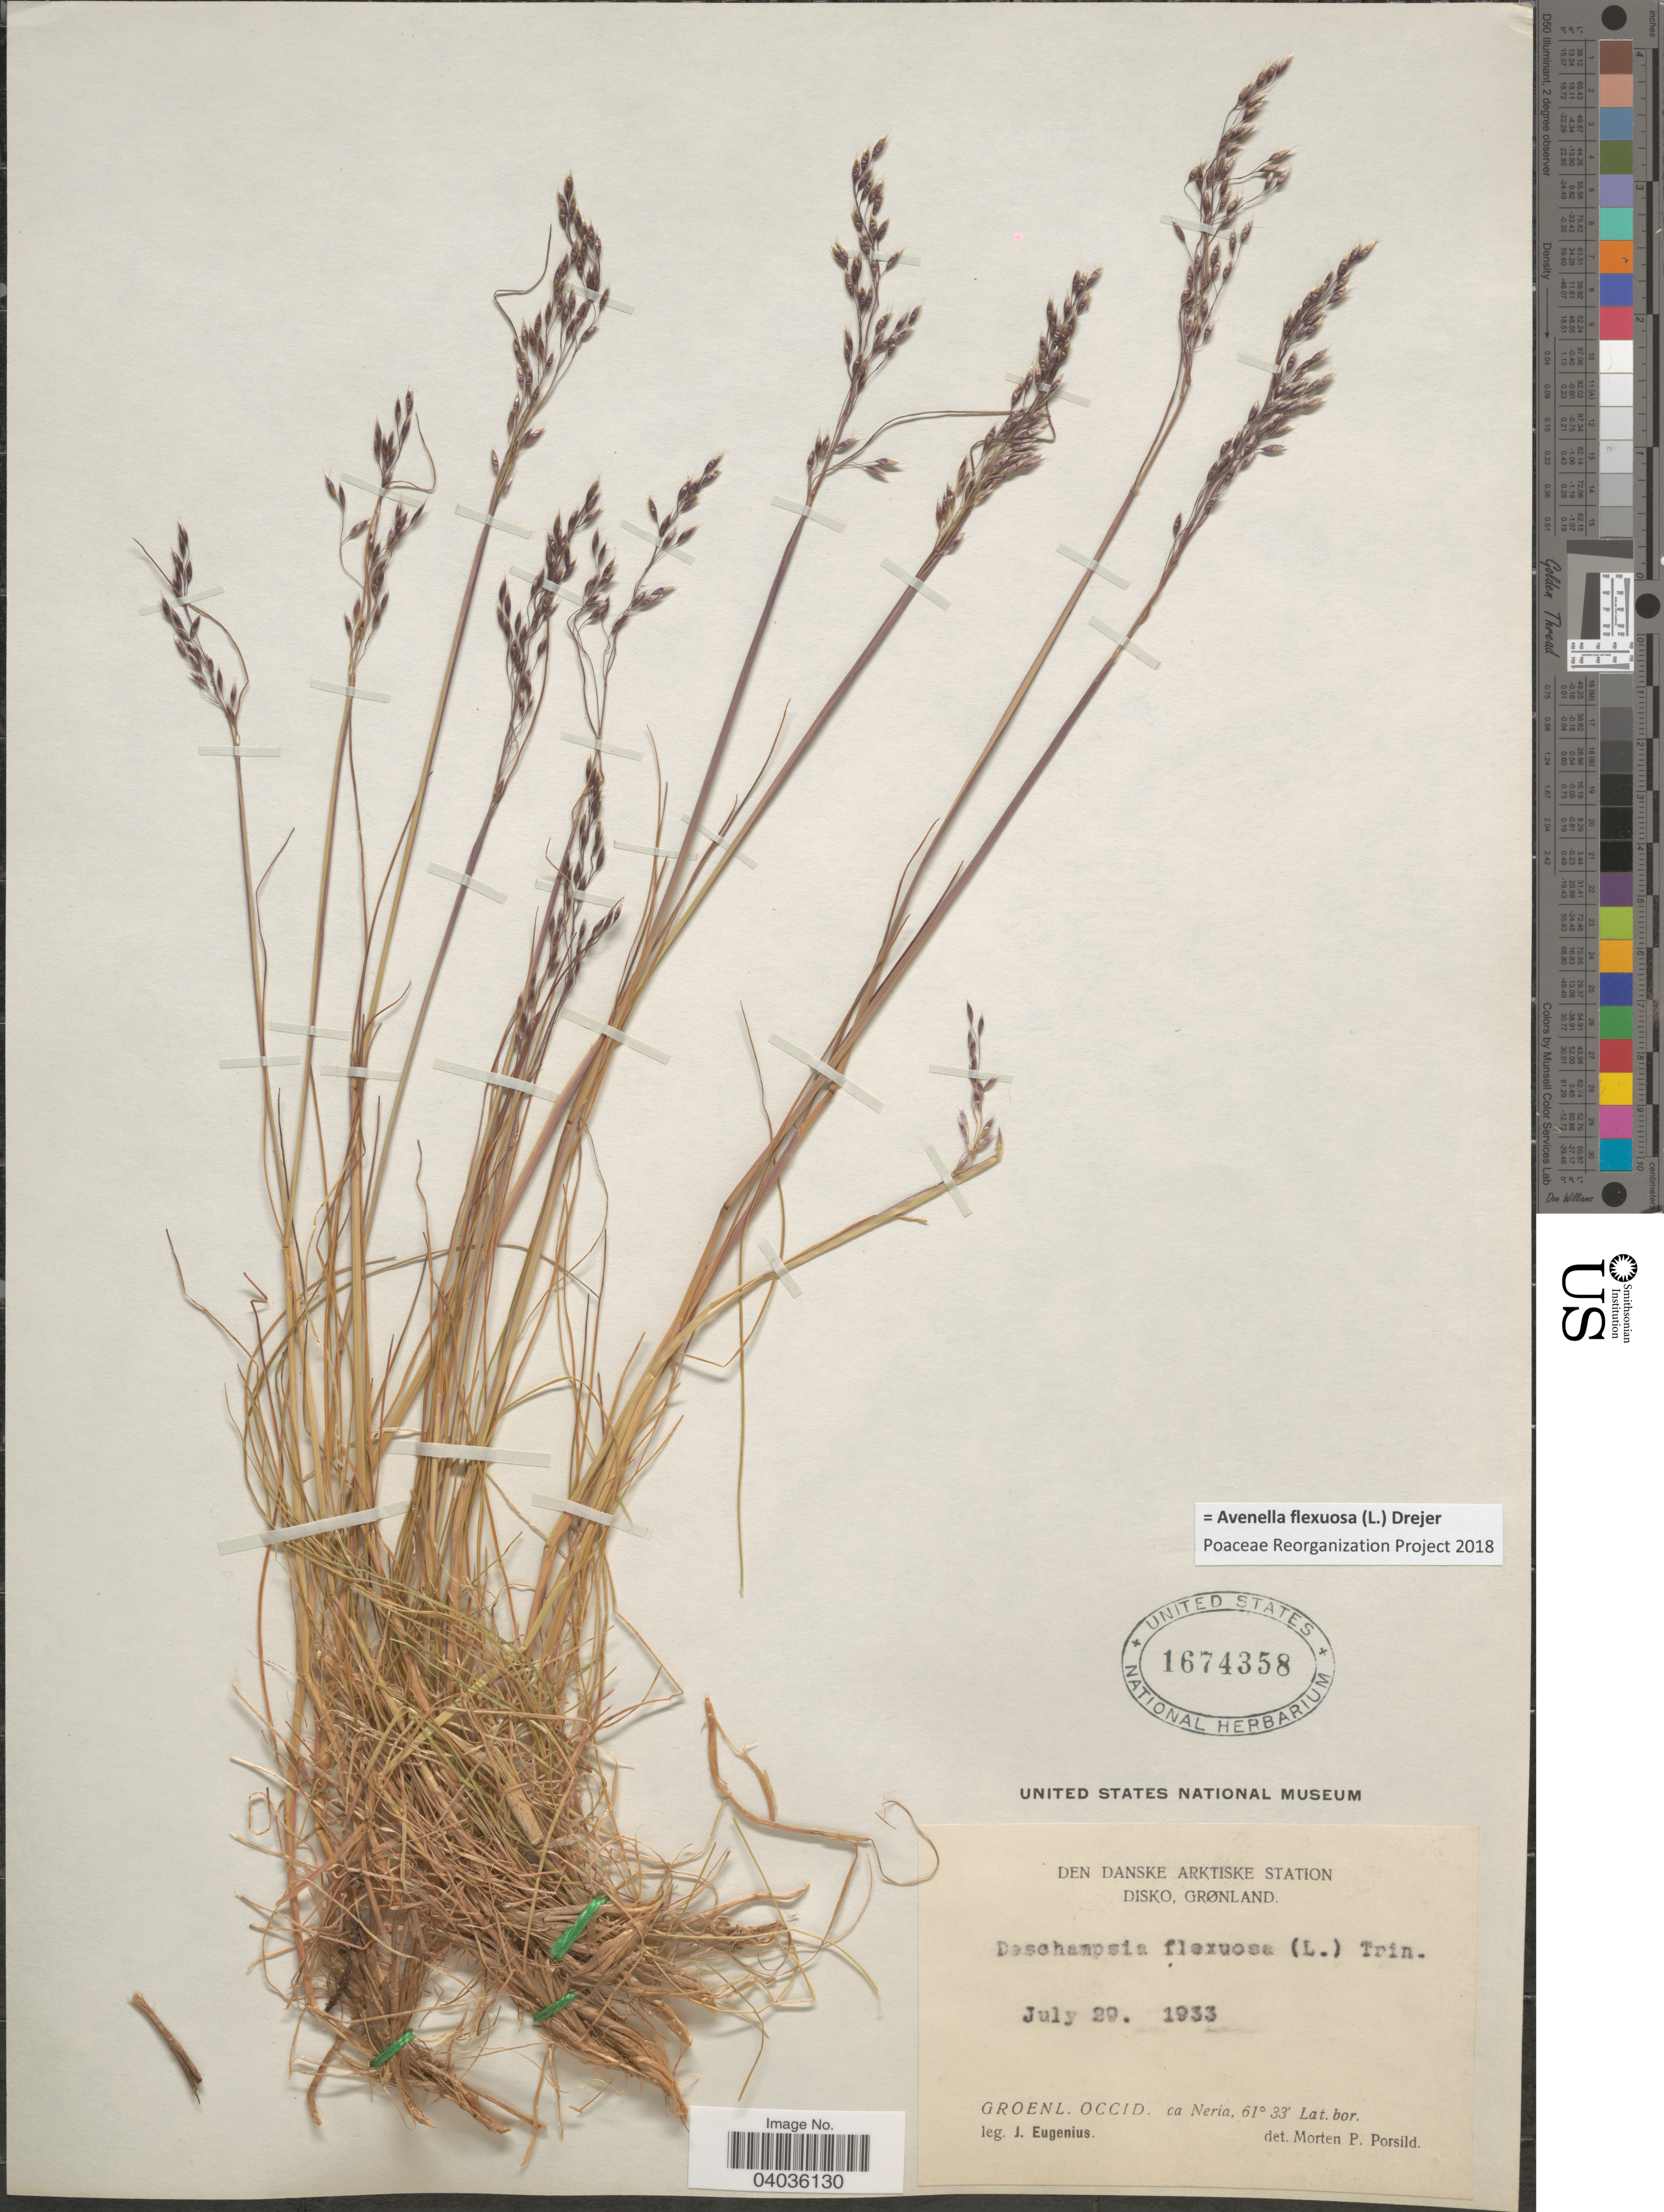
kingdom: Plantae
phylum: Tracheophyta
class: Liliopsida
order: Poales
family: Poaceae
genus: Avenella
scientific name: Avenella flexuosa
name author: (L.) Drejer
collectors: J. Eugenius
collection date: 1933-07-29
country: Greenland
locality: Den Danske Arktiske Station, Disko, Grønland. Groenl. Occid. ca Neria.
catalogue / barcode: US 1674358